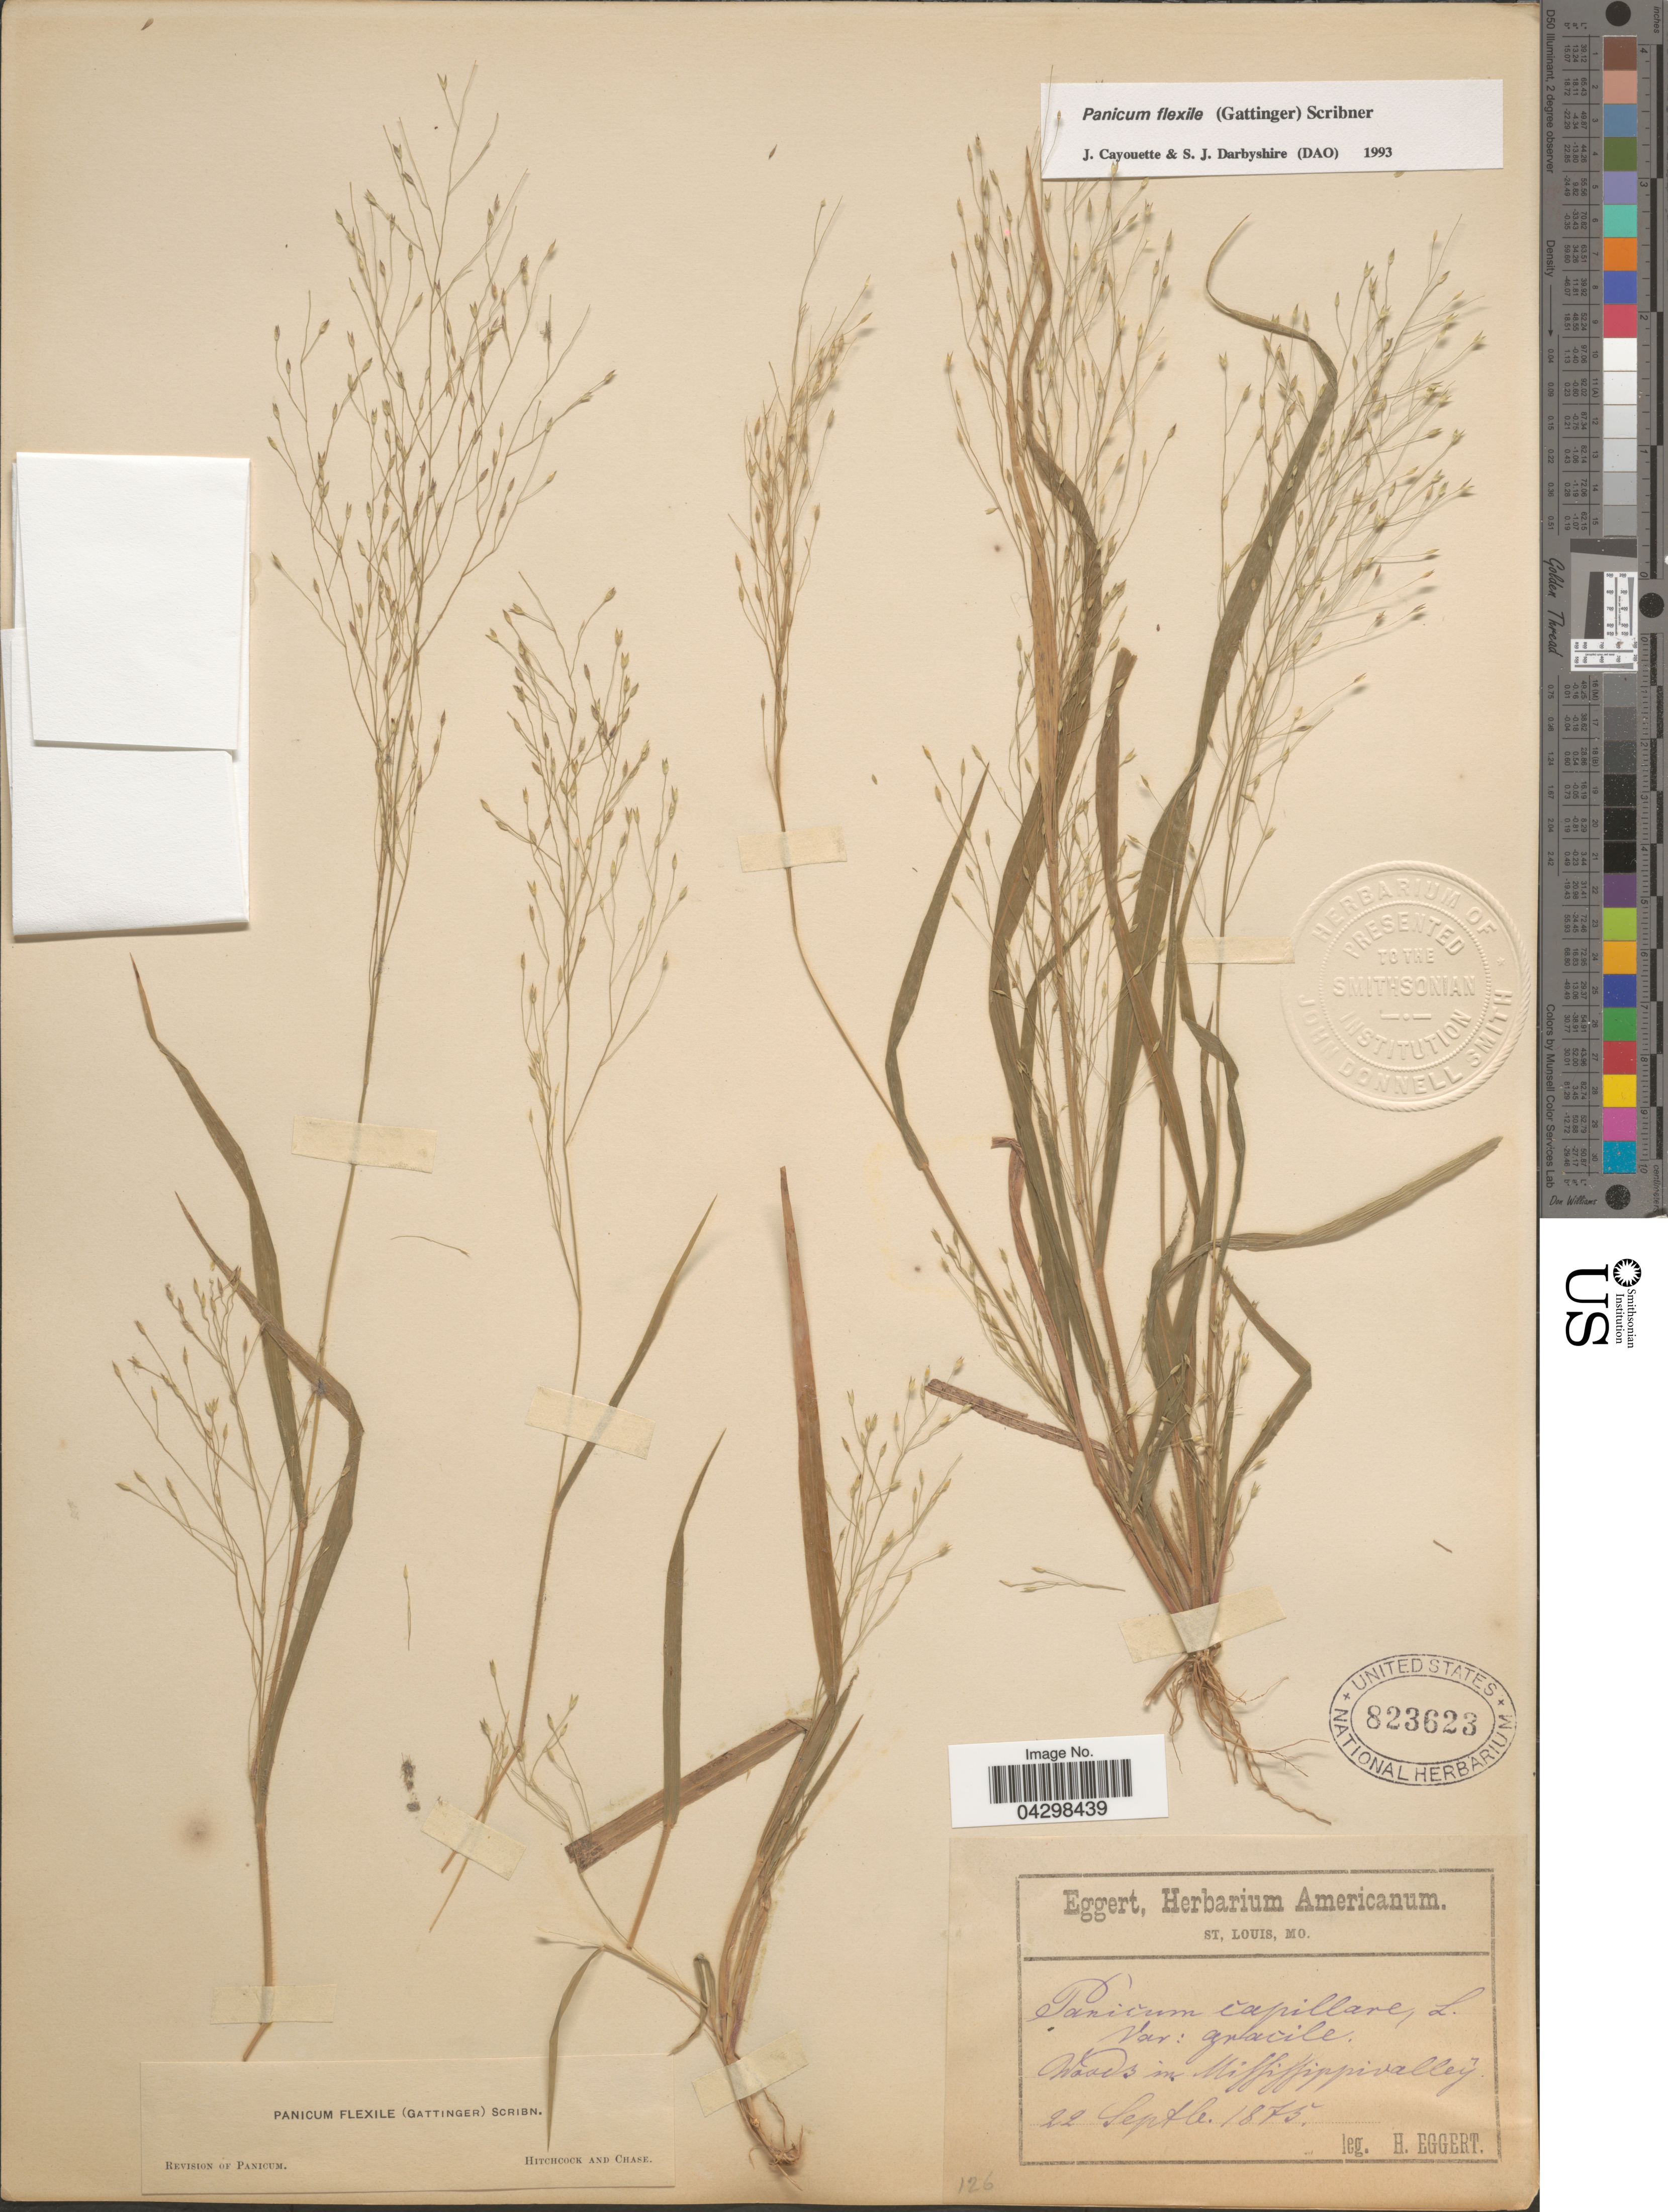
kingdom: Plantae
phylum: Tracheophyta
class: Liliopsida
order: Poales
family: Poaceae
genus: Panicum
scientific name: Panicum flexile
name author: (Gatt.) Scribn.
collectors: H. Eggert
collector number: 126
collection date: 1875-09-22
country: United States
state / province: Missouri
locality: Woods in Mississippi valley.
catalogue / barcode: US 823623